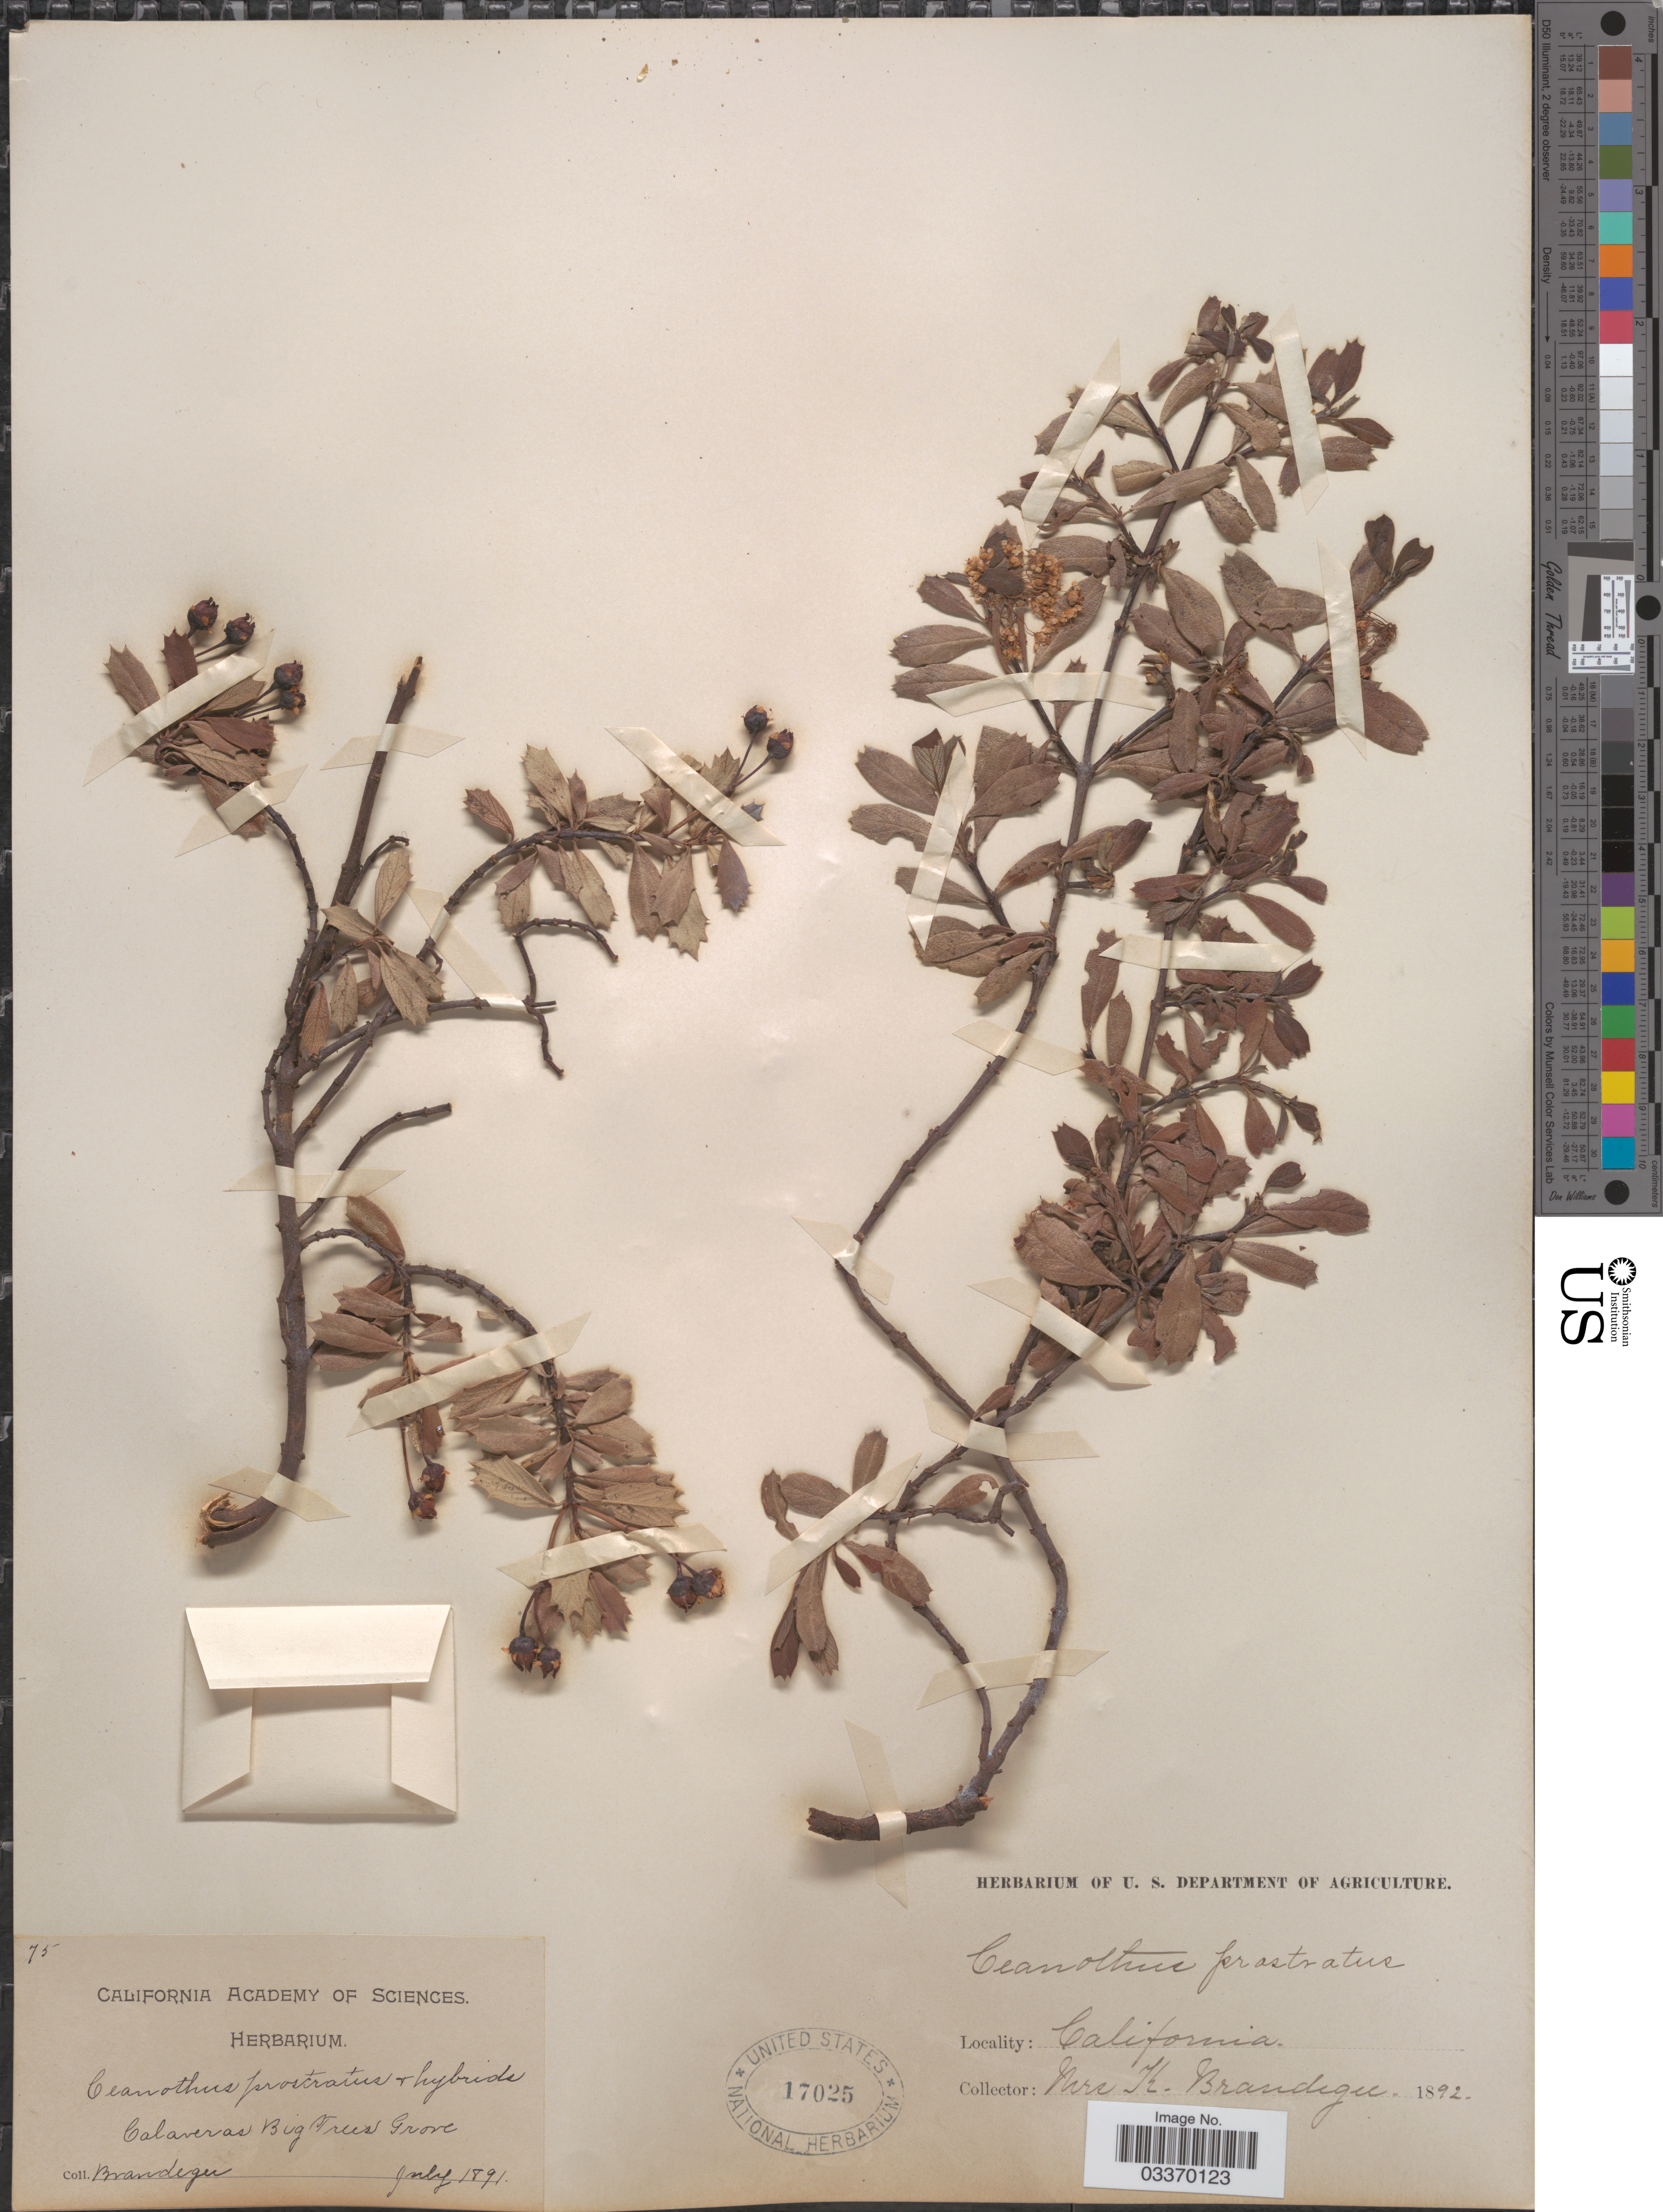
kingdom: Plantae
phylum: Tracheophyta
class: Magnoliopsida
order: Rosales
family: Rhamnaceae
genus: Ceanothus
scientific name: Ceanothus prostratus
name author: Benth.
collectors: K. Brandegee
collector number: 75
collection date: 1891-07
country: United States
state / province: California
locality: Calaveras Big Trees Grove.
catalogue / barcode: US 17025